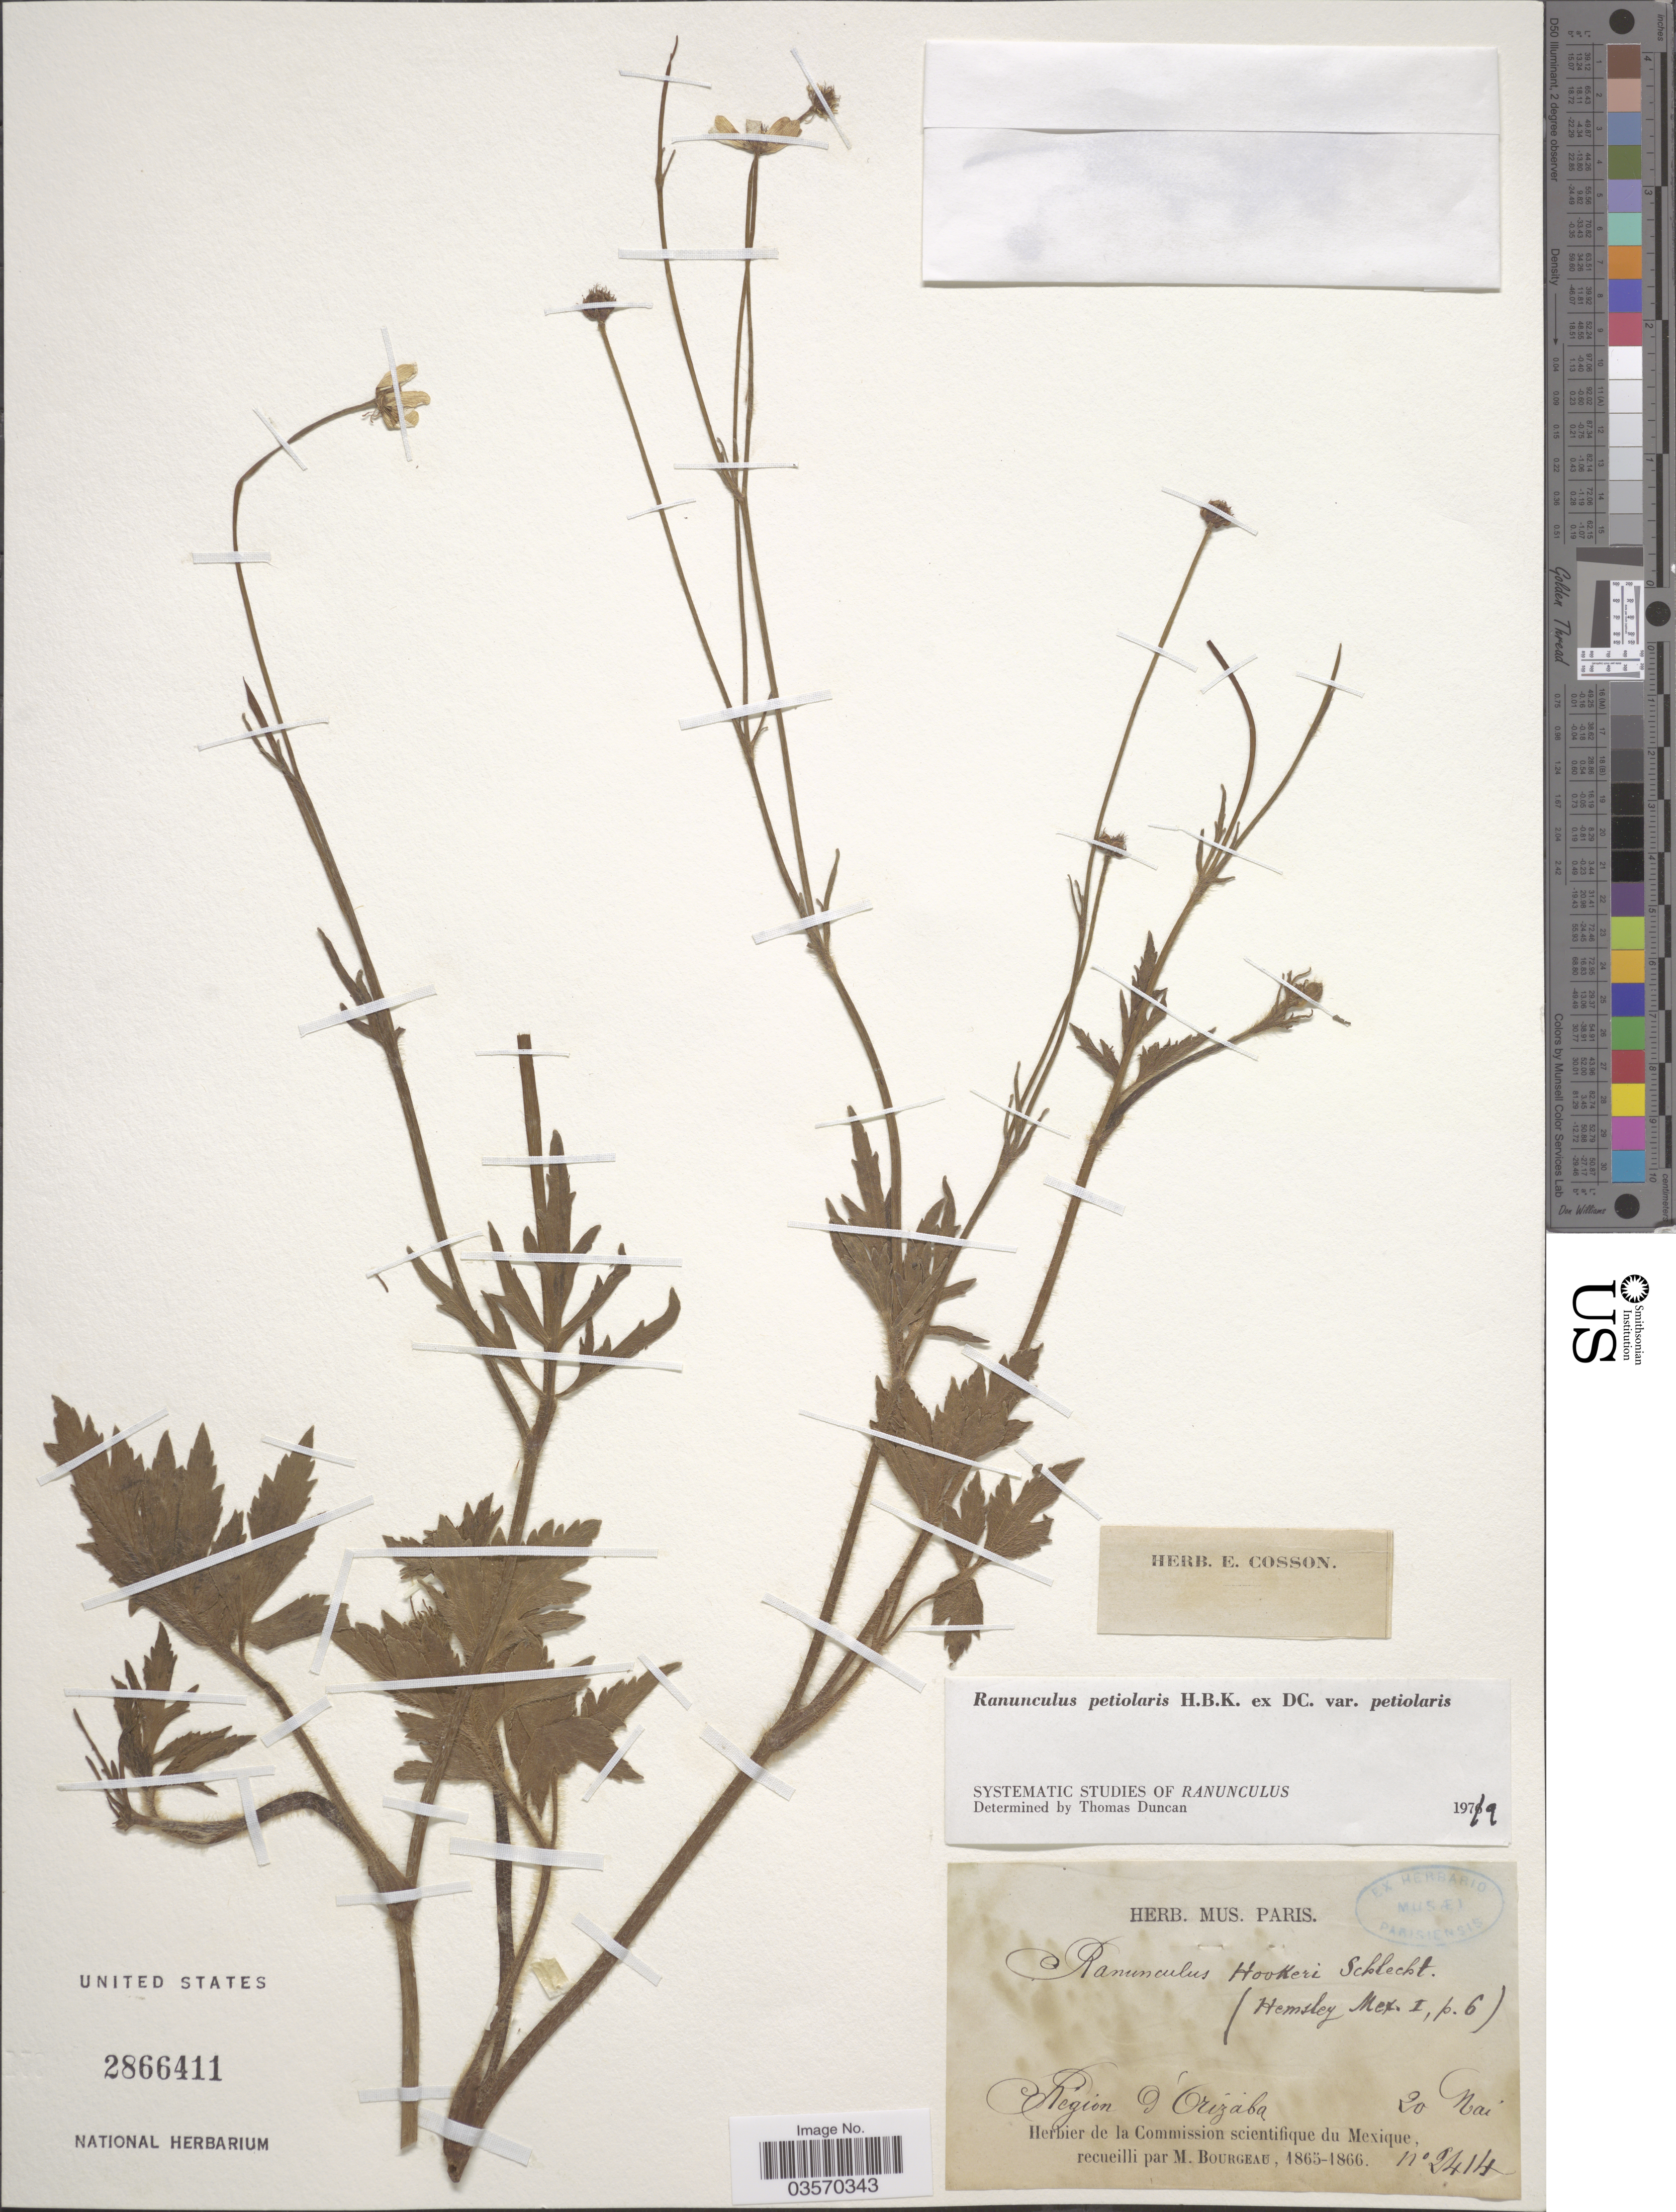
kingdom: Plantae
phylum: Tracheophyta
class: Magnoliopsida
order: Ranunculales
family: Ranunculaceae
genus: Ranunculus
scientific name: Ranunculus petiolaris var. petiolaris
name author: Kunth ex DC.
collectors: M. Bourgeau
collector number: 2414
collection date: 1865-05-20/1866-05-20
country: Mexico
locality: Region d'Orizaba.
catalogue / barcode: US 2866411